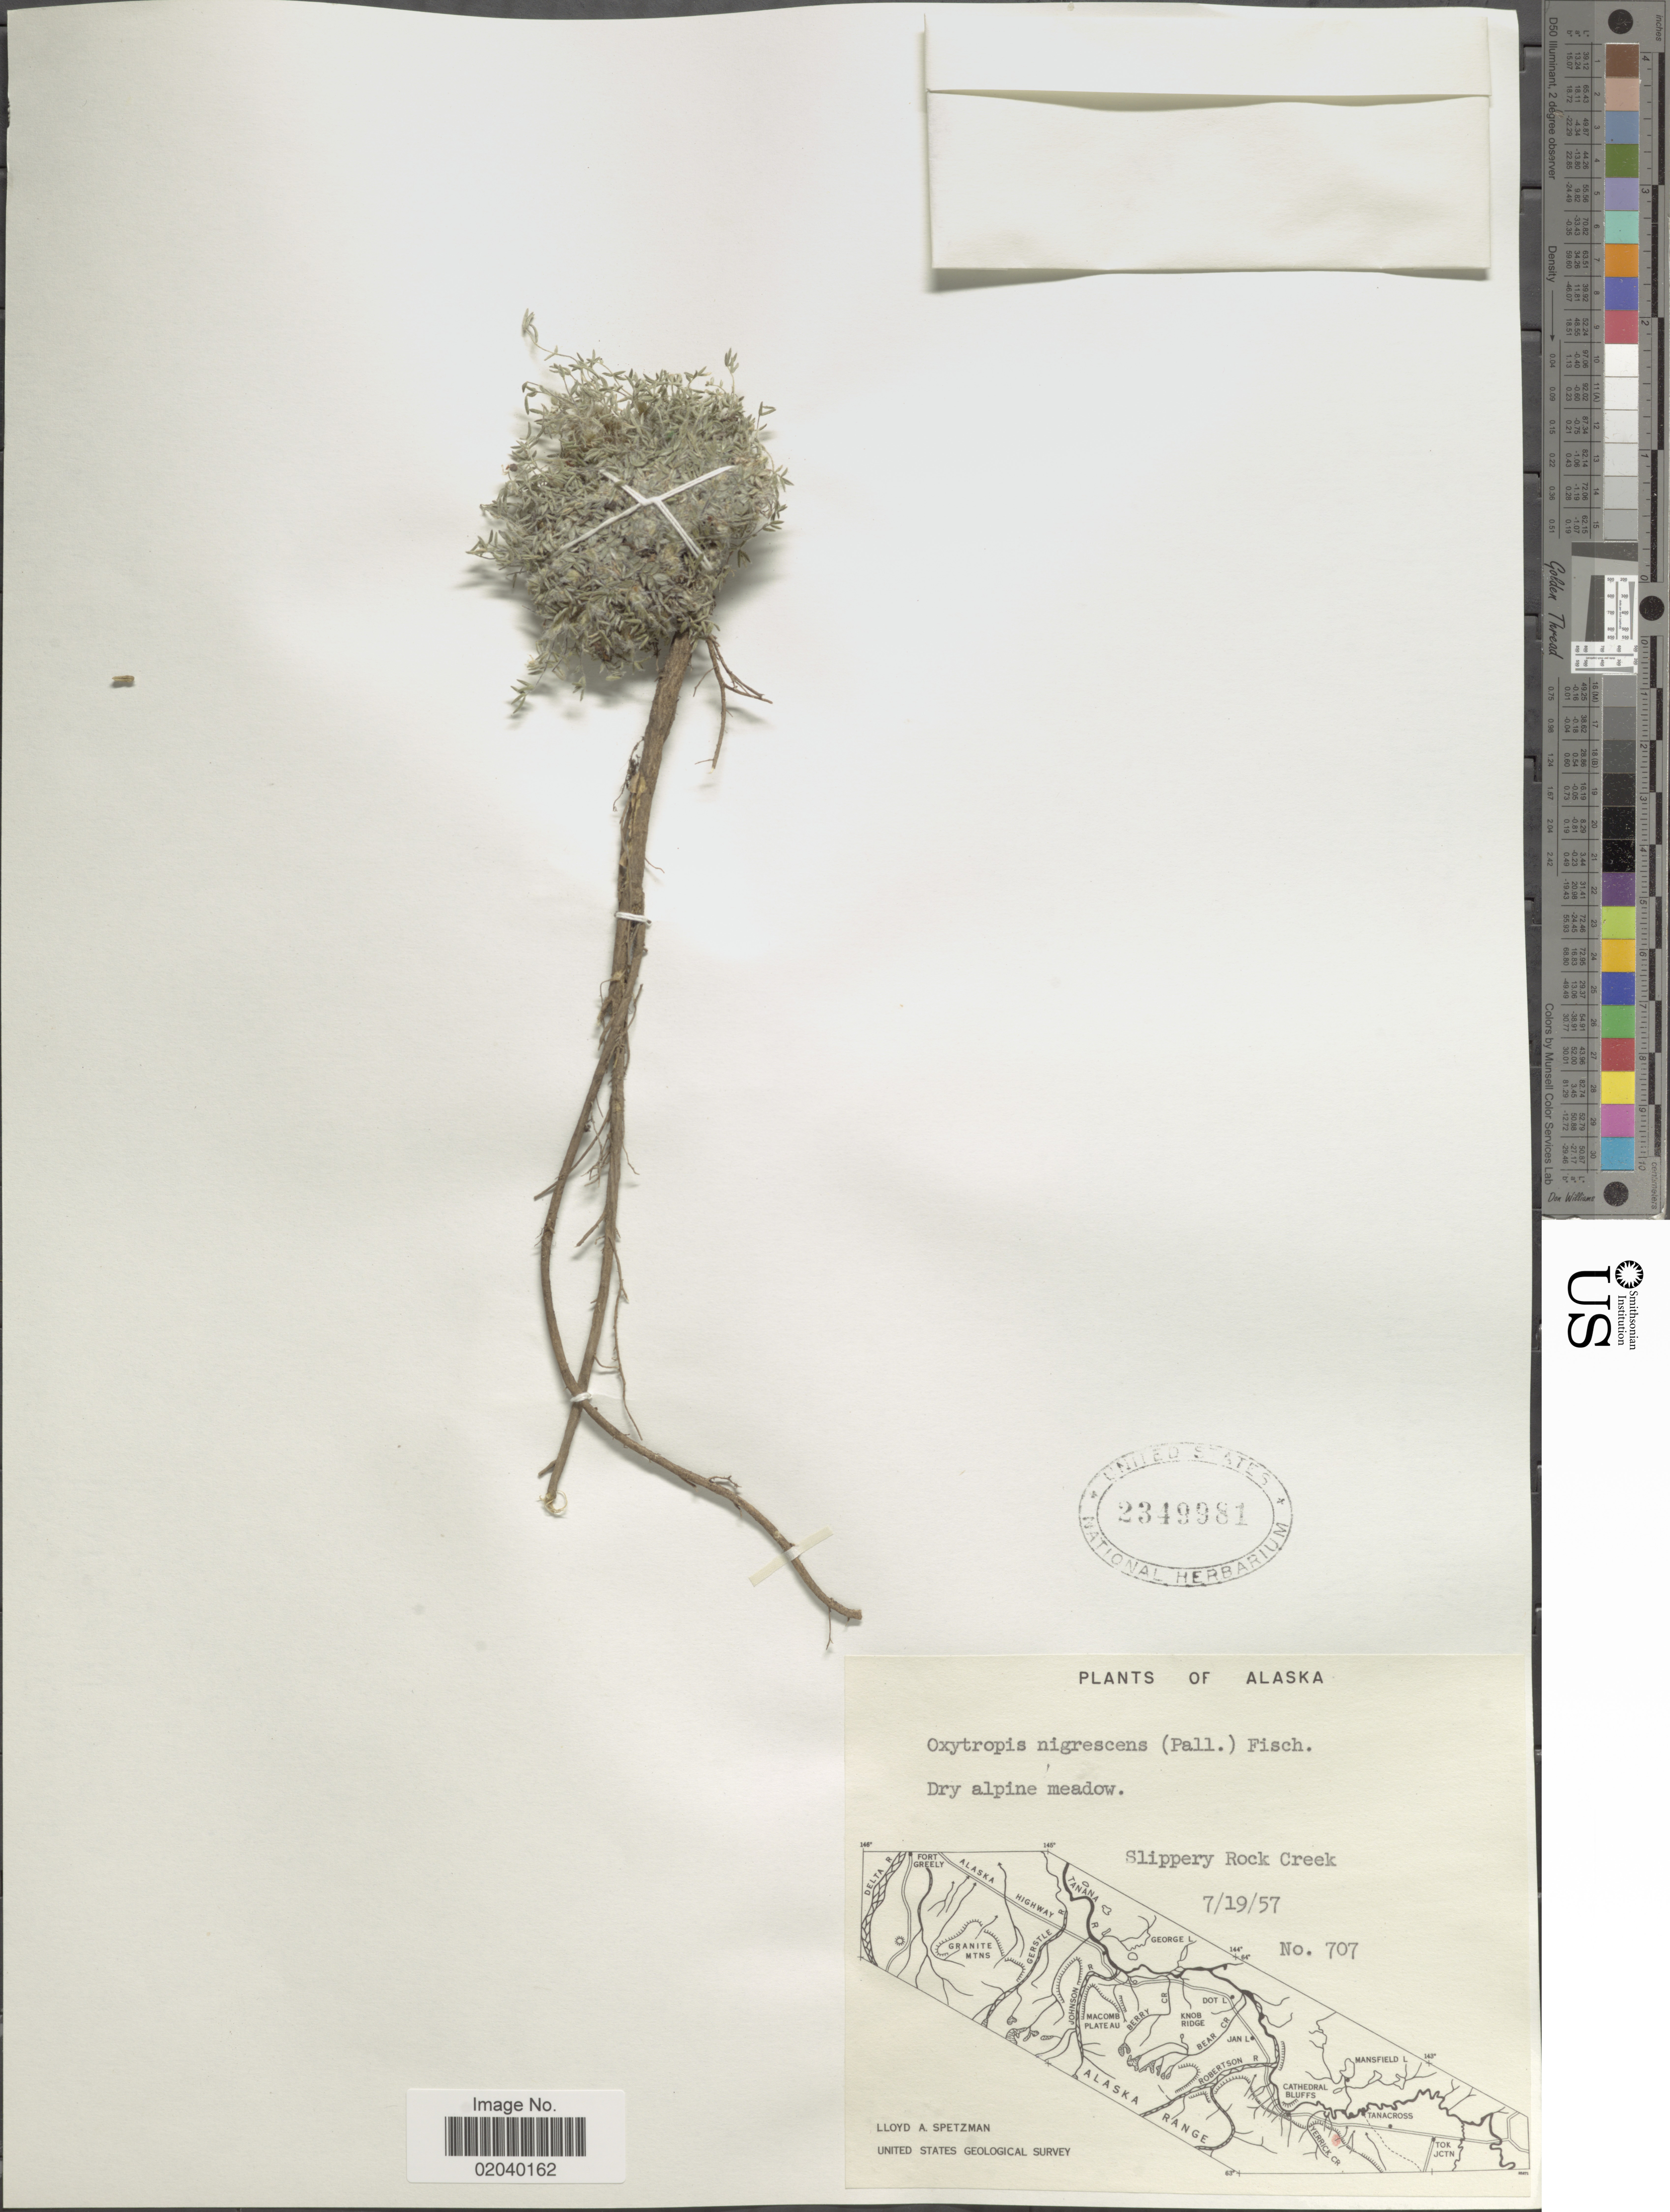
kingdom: Plantae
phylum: Tracheophyta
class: Magnoliopsida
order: Fabales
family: Fabaceae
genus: Oxytropis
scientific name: Oxytropis nigrescens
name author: (Pall.) Fisch. ex DC.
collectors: L. Spetzman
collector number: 707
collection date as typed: Transcribed d/m/y: 19/7/57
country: United States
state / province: Alaska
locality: Dry alpine meadow, Slippery Rock Creek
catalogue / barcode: US 2349981